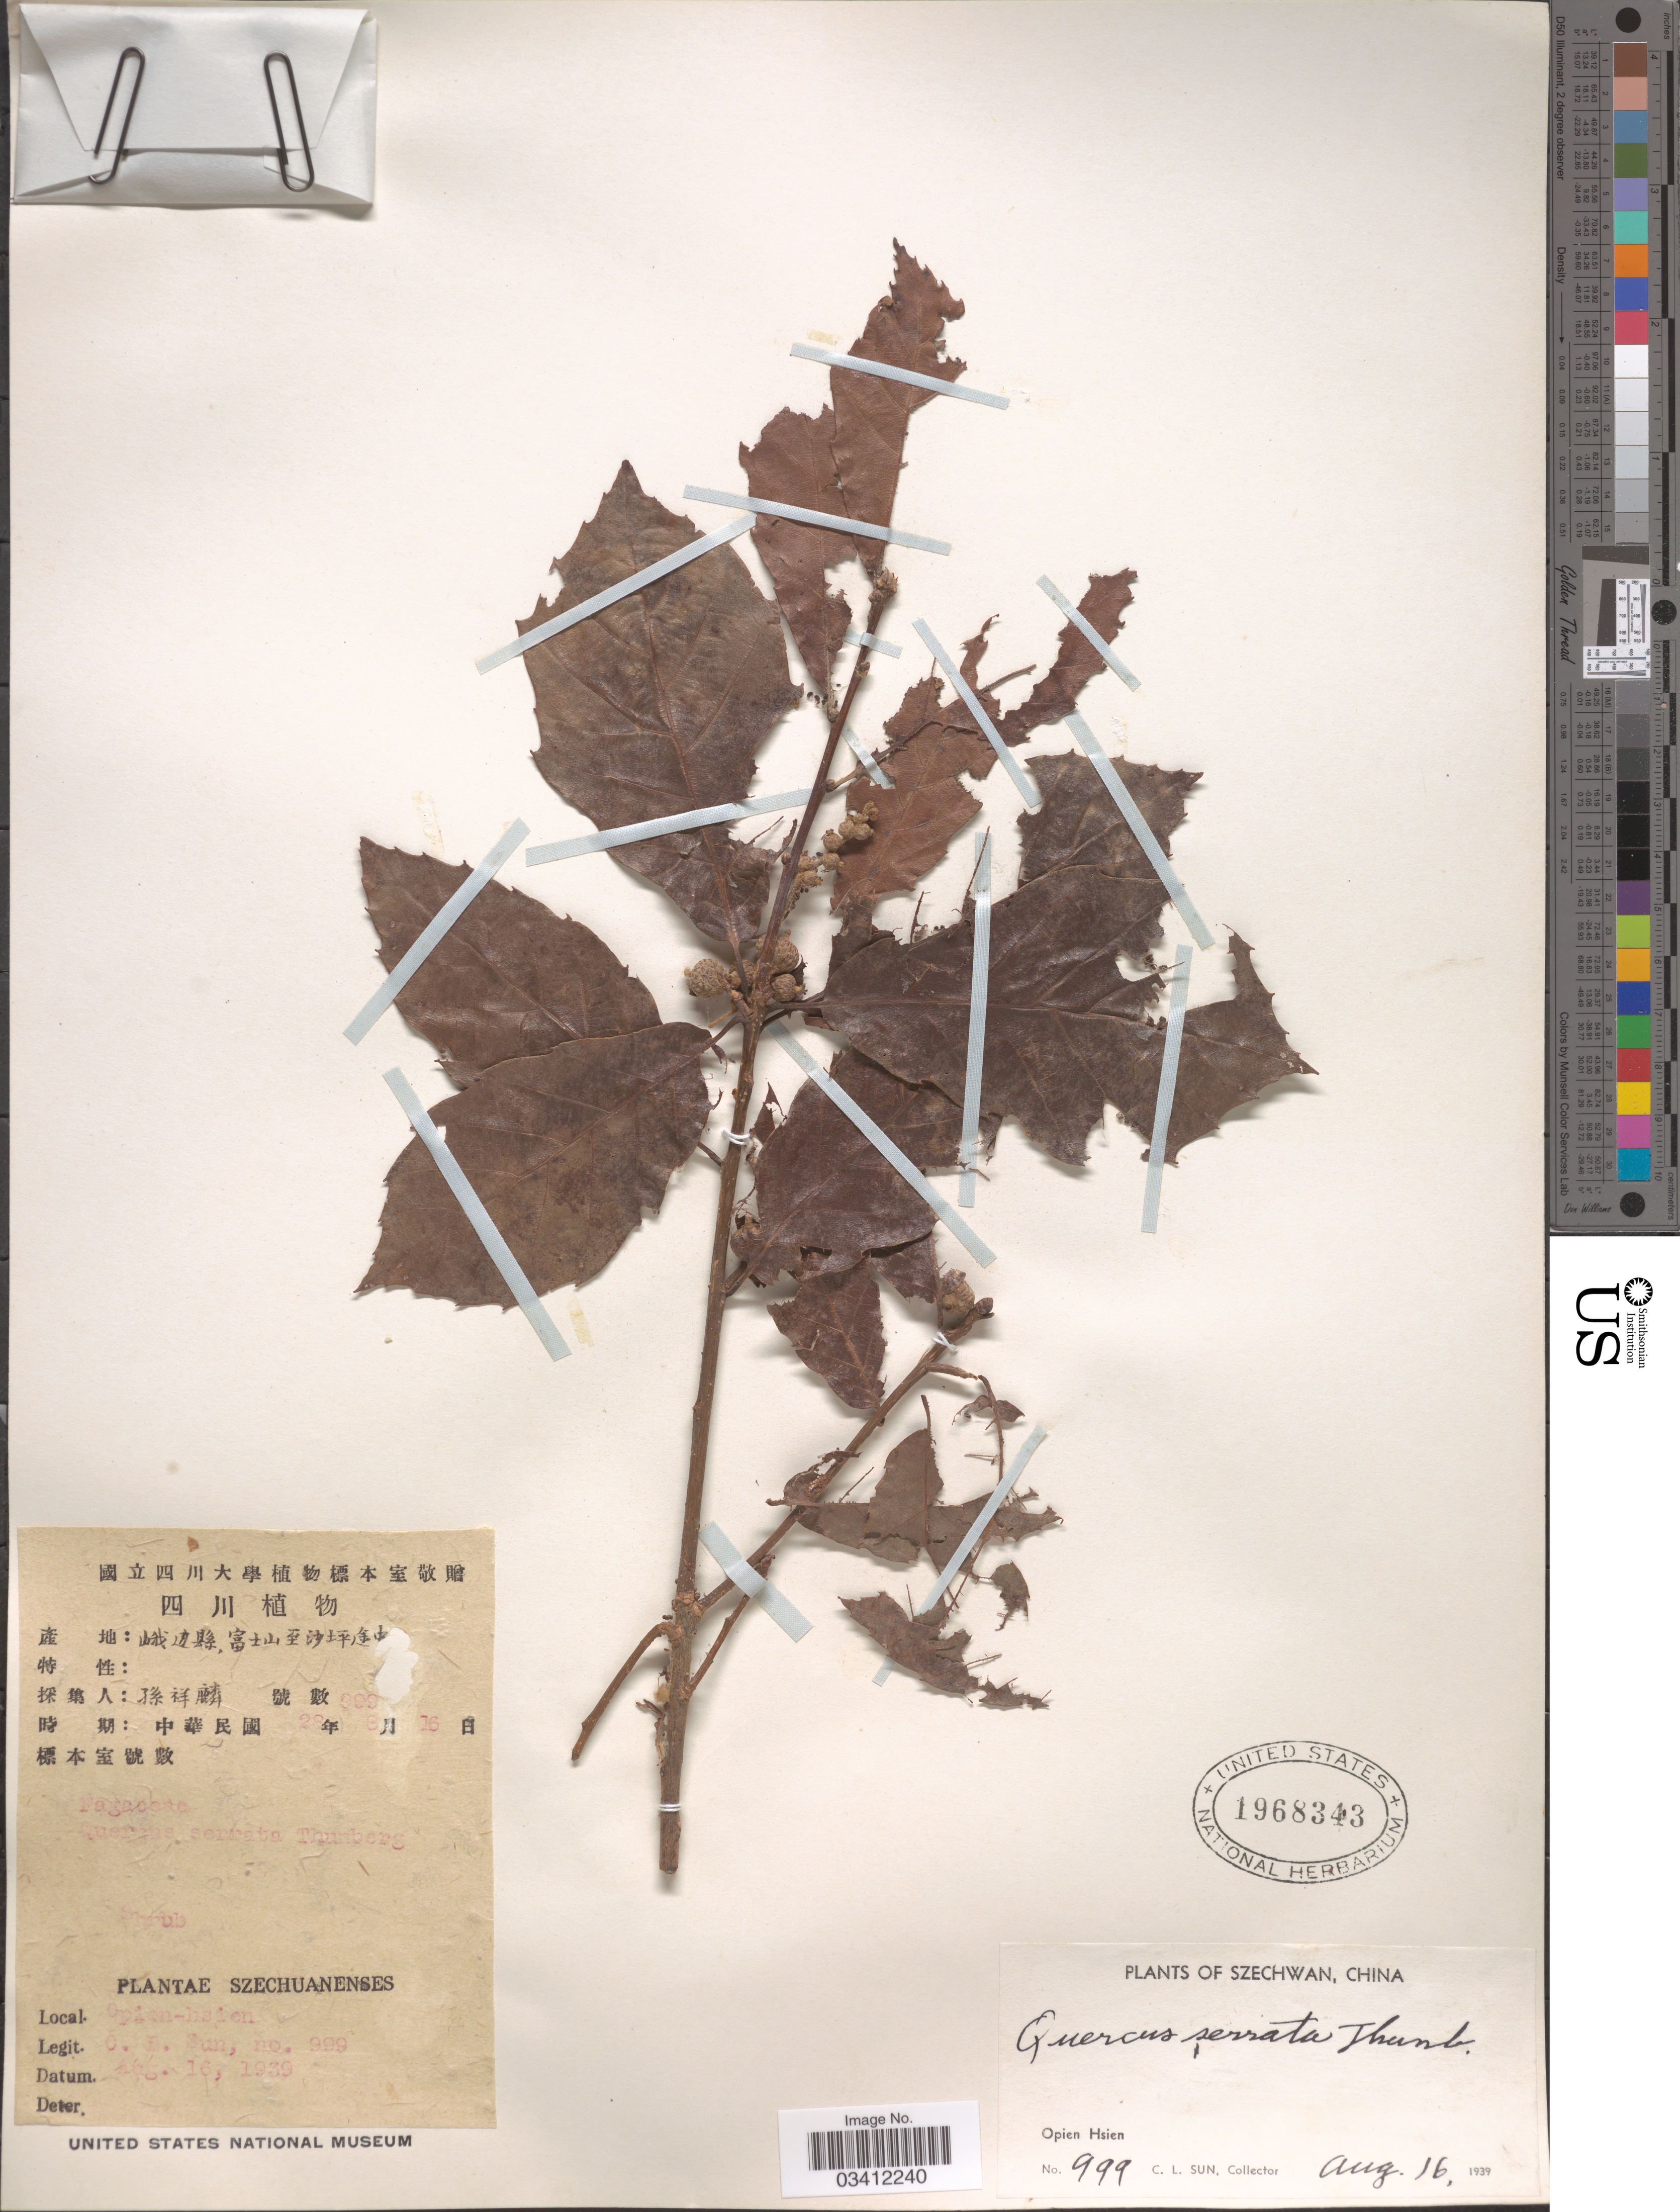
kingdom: Plantae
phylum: Tracheophyta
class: Magnoliopsida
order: Fagales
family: Fagaceae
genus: Quercus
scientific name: Quercus serrata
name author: Thunb.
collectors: C. Sun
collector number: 999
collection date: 1939-08-16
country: China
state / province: Sichuan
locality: Szechwan. Opien Hsien.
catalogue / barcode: US 1968343